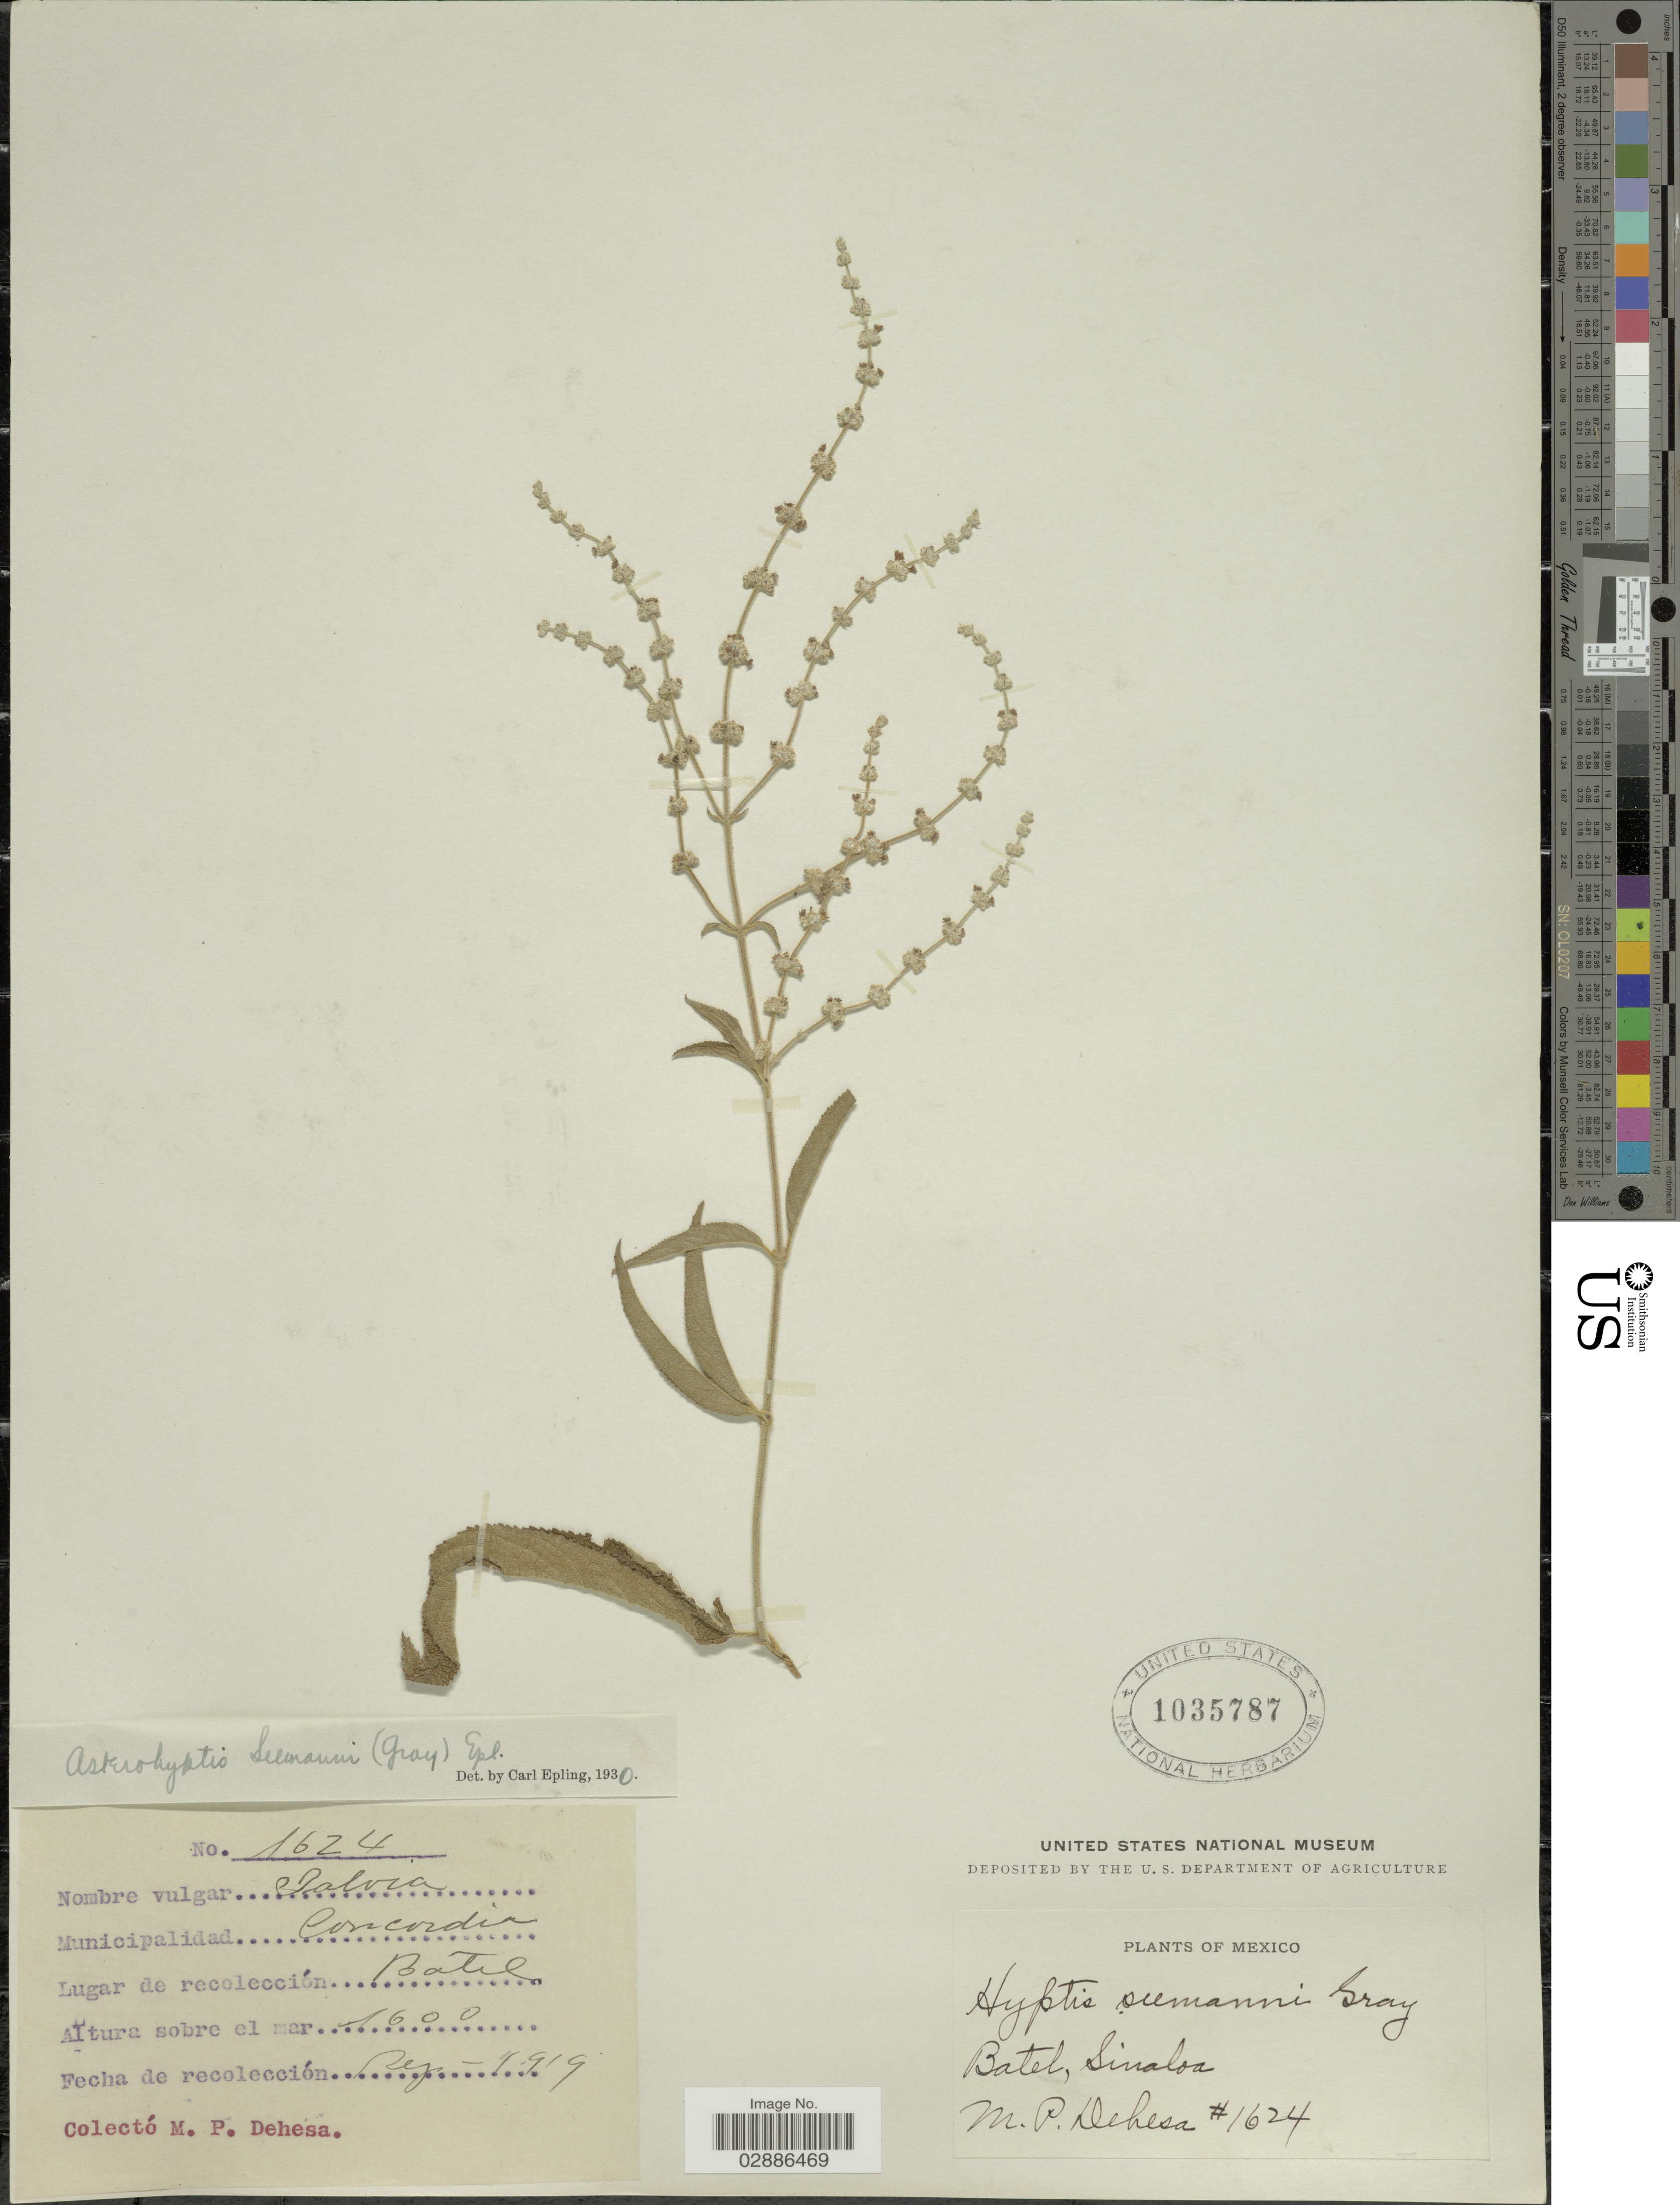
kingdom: Plantae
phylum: Tracheophyta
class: Magnoliopsida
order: Lamiales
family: Lamiaceae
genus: Asterohyptis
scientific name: Asterohyptis seemannii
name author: (A. Gray) Epling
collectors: M. Dehesa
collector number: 1624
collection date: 1919-09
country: Mexico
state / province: Sinaloa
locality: Batel, Sinaloa, Municipalidad Corcordia.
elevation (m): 1600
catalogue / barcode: US 1035787